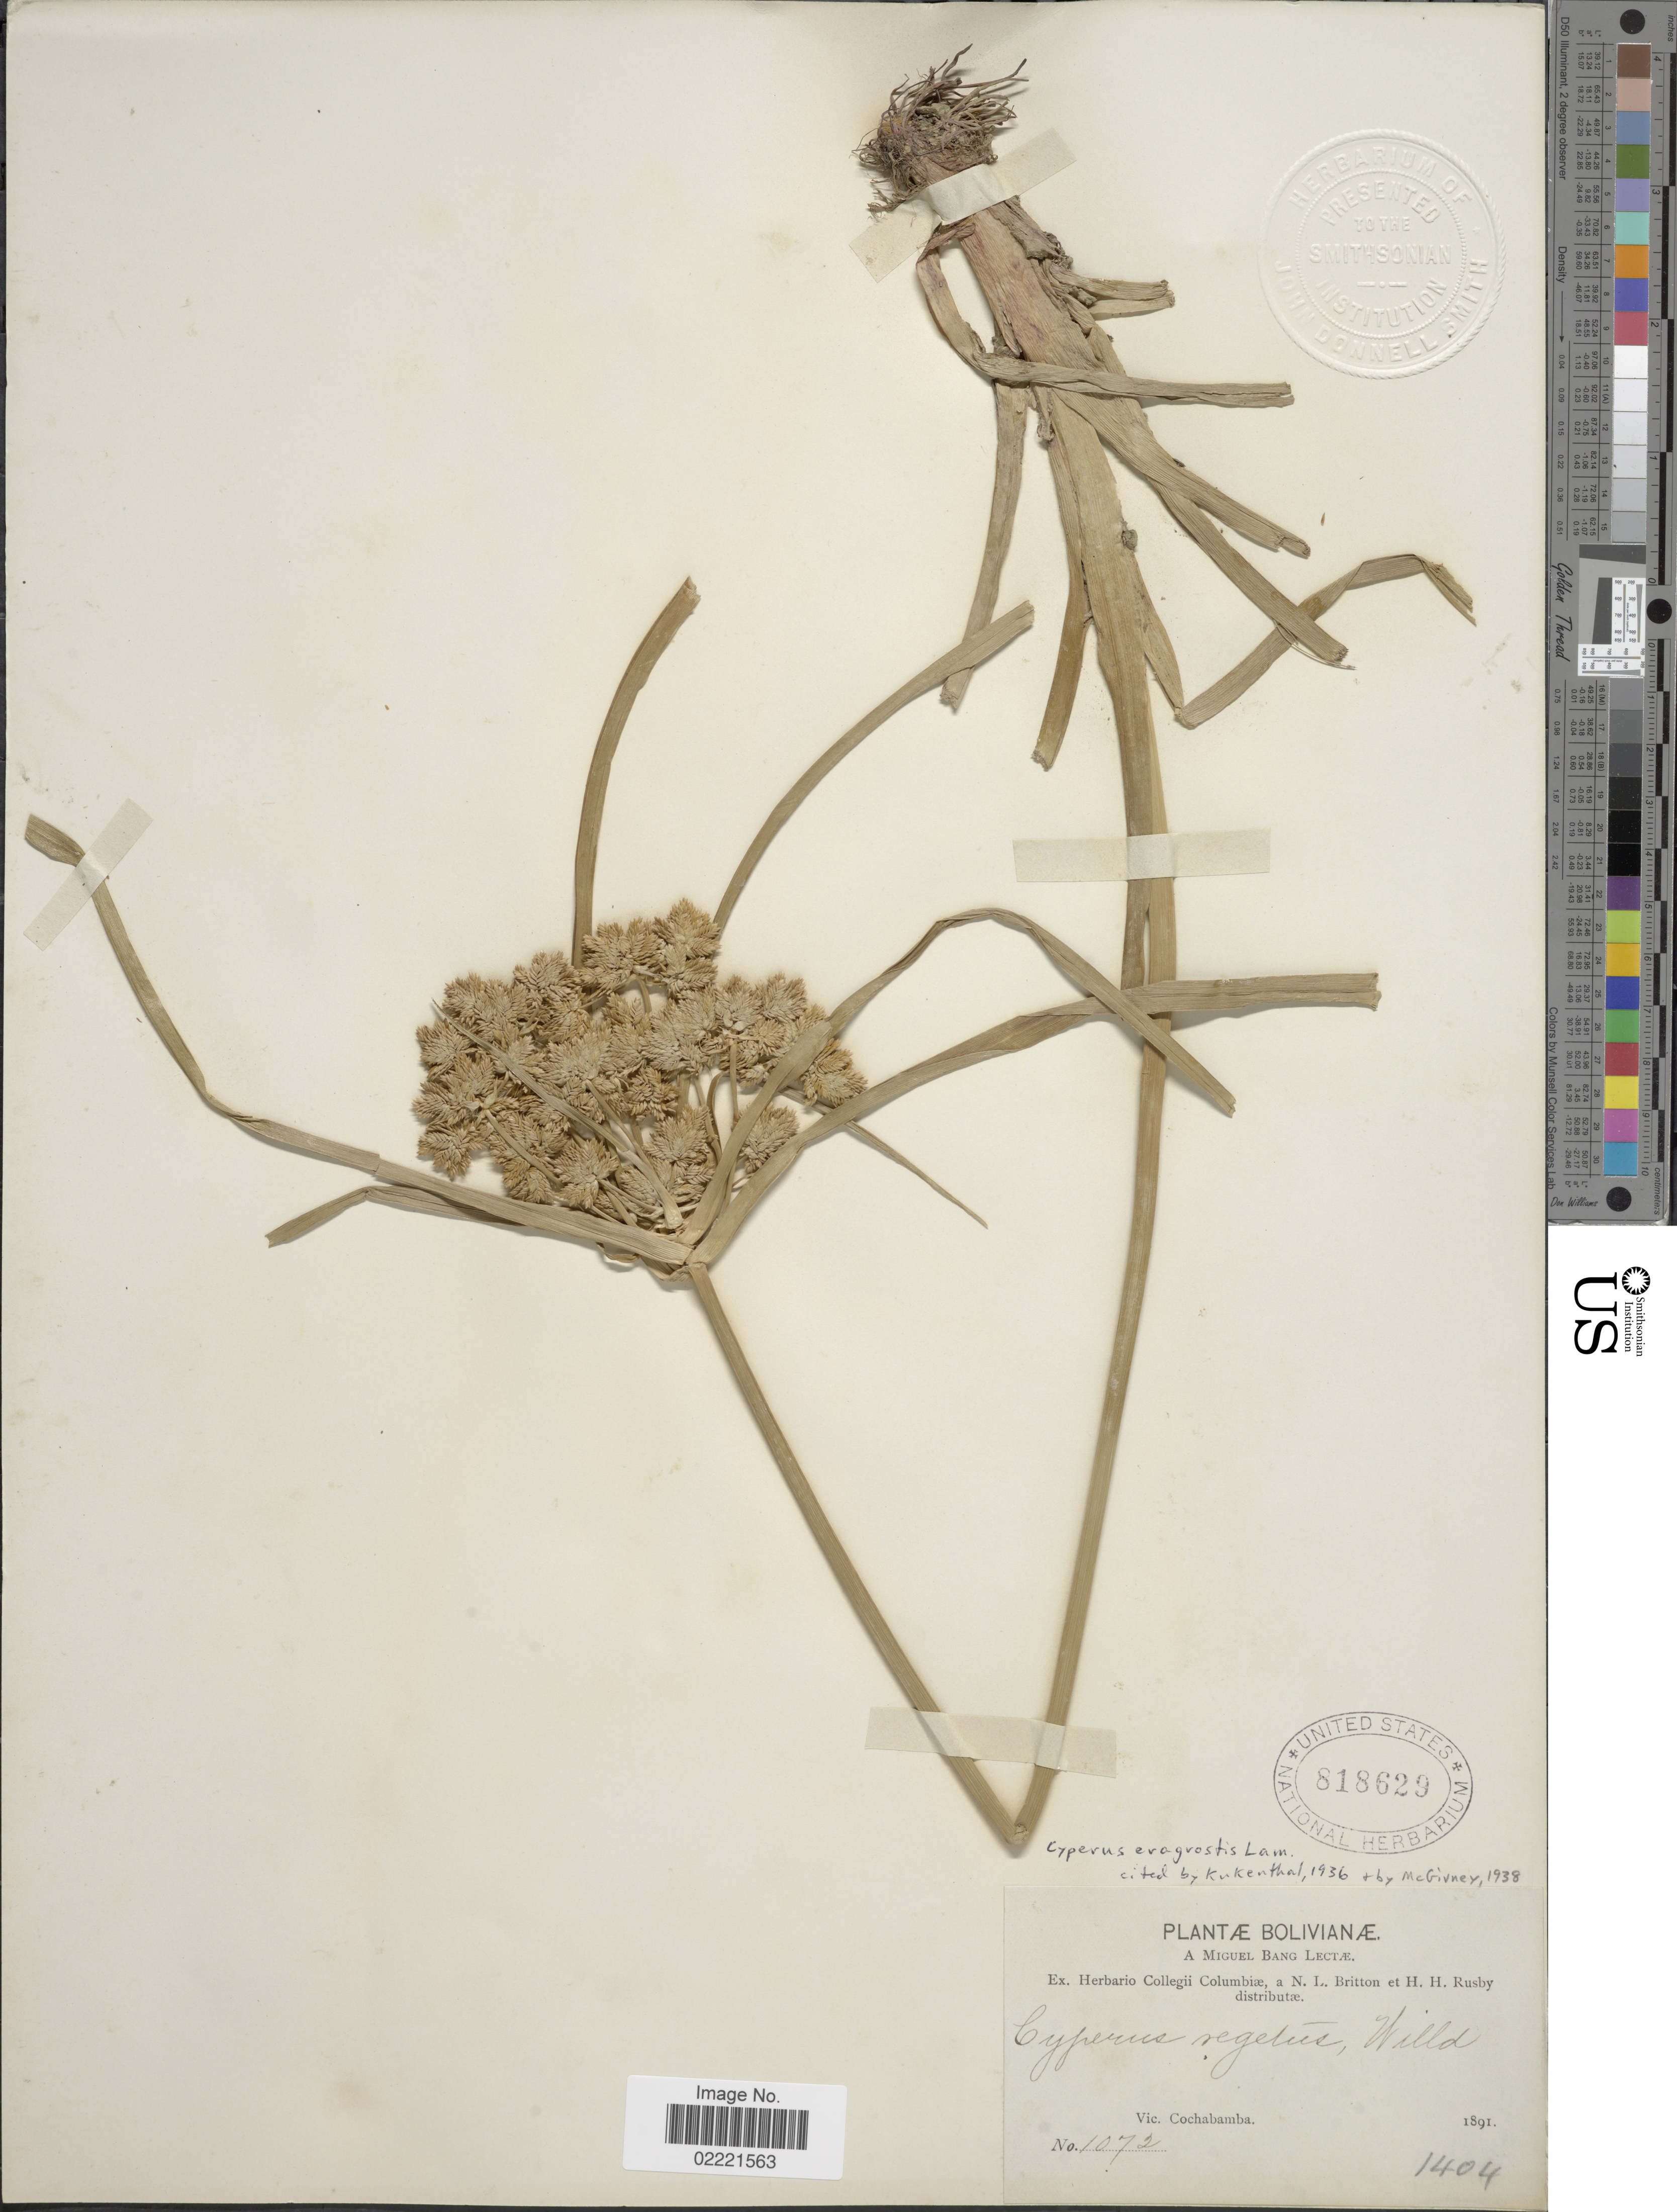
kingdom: Plantae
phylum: Tracheophyta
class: Liliopsida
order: Poales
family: Cyperaceae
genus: Cyperus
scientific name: Cyperus eragrostis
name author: Lam.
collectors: M. Bang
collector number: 1072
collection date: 1891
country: Bolivia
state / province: Cochabamba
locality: Vic. Cochabamba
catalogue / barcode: US 818629